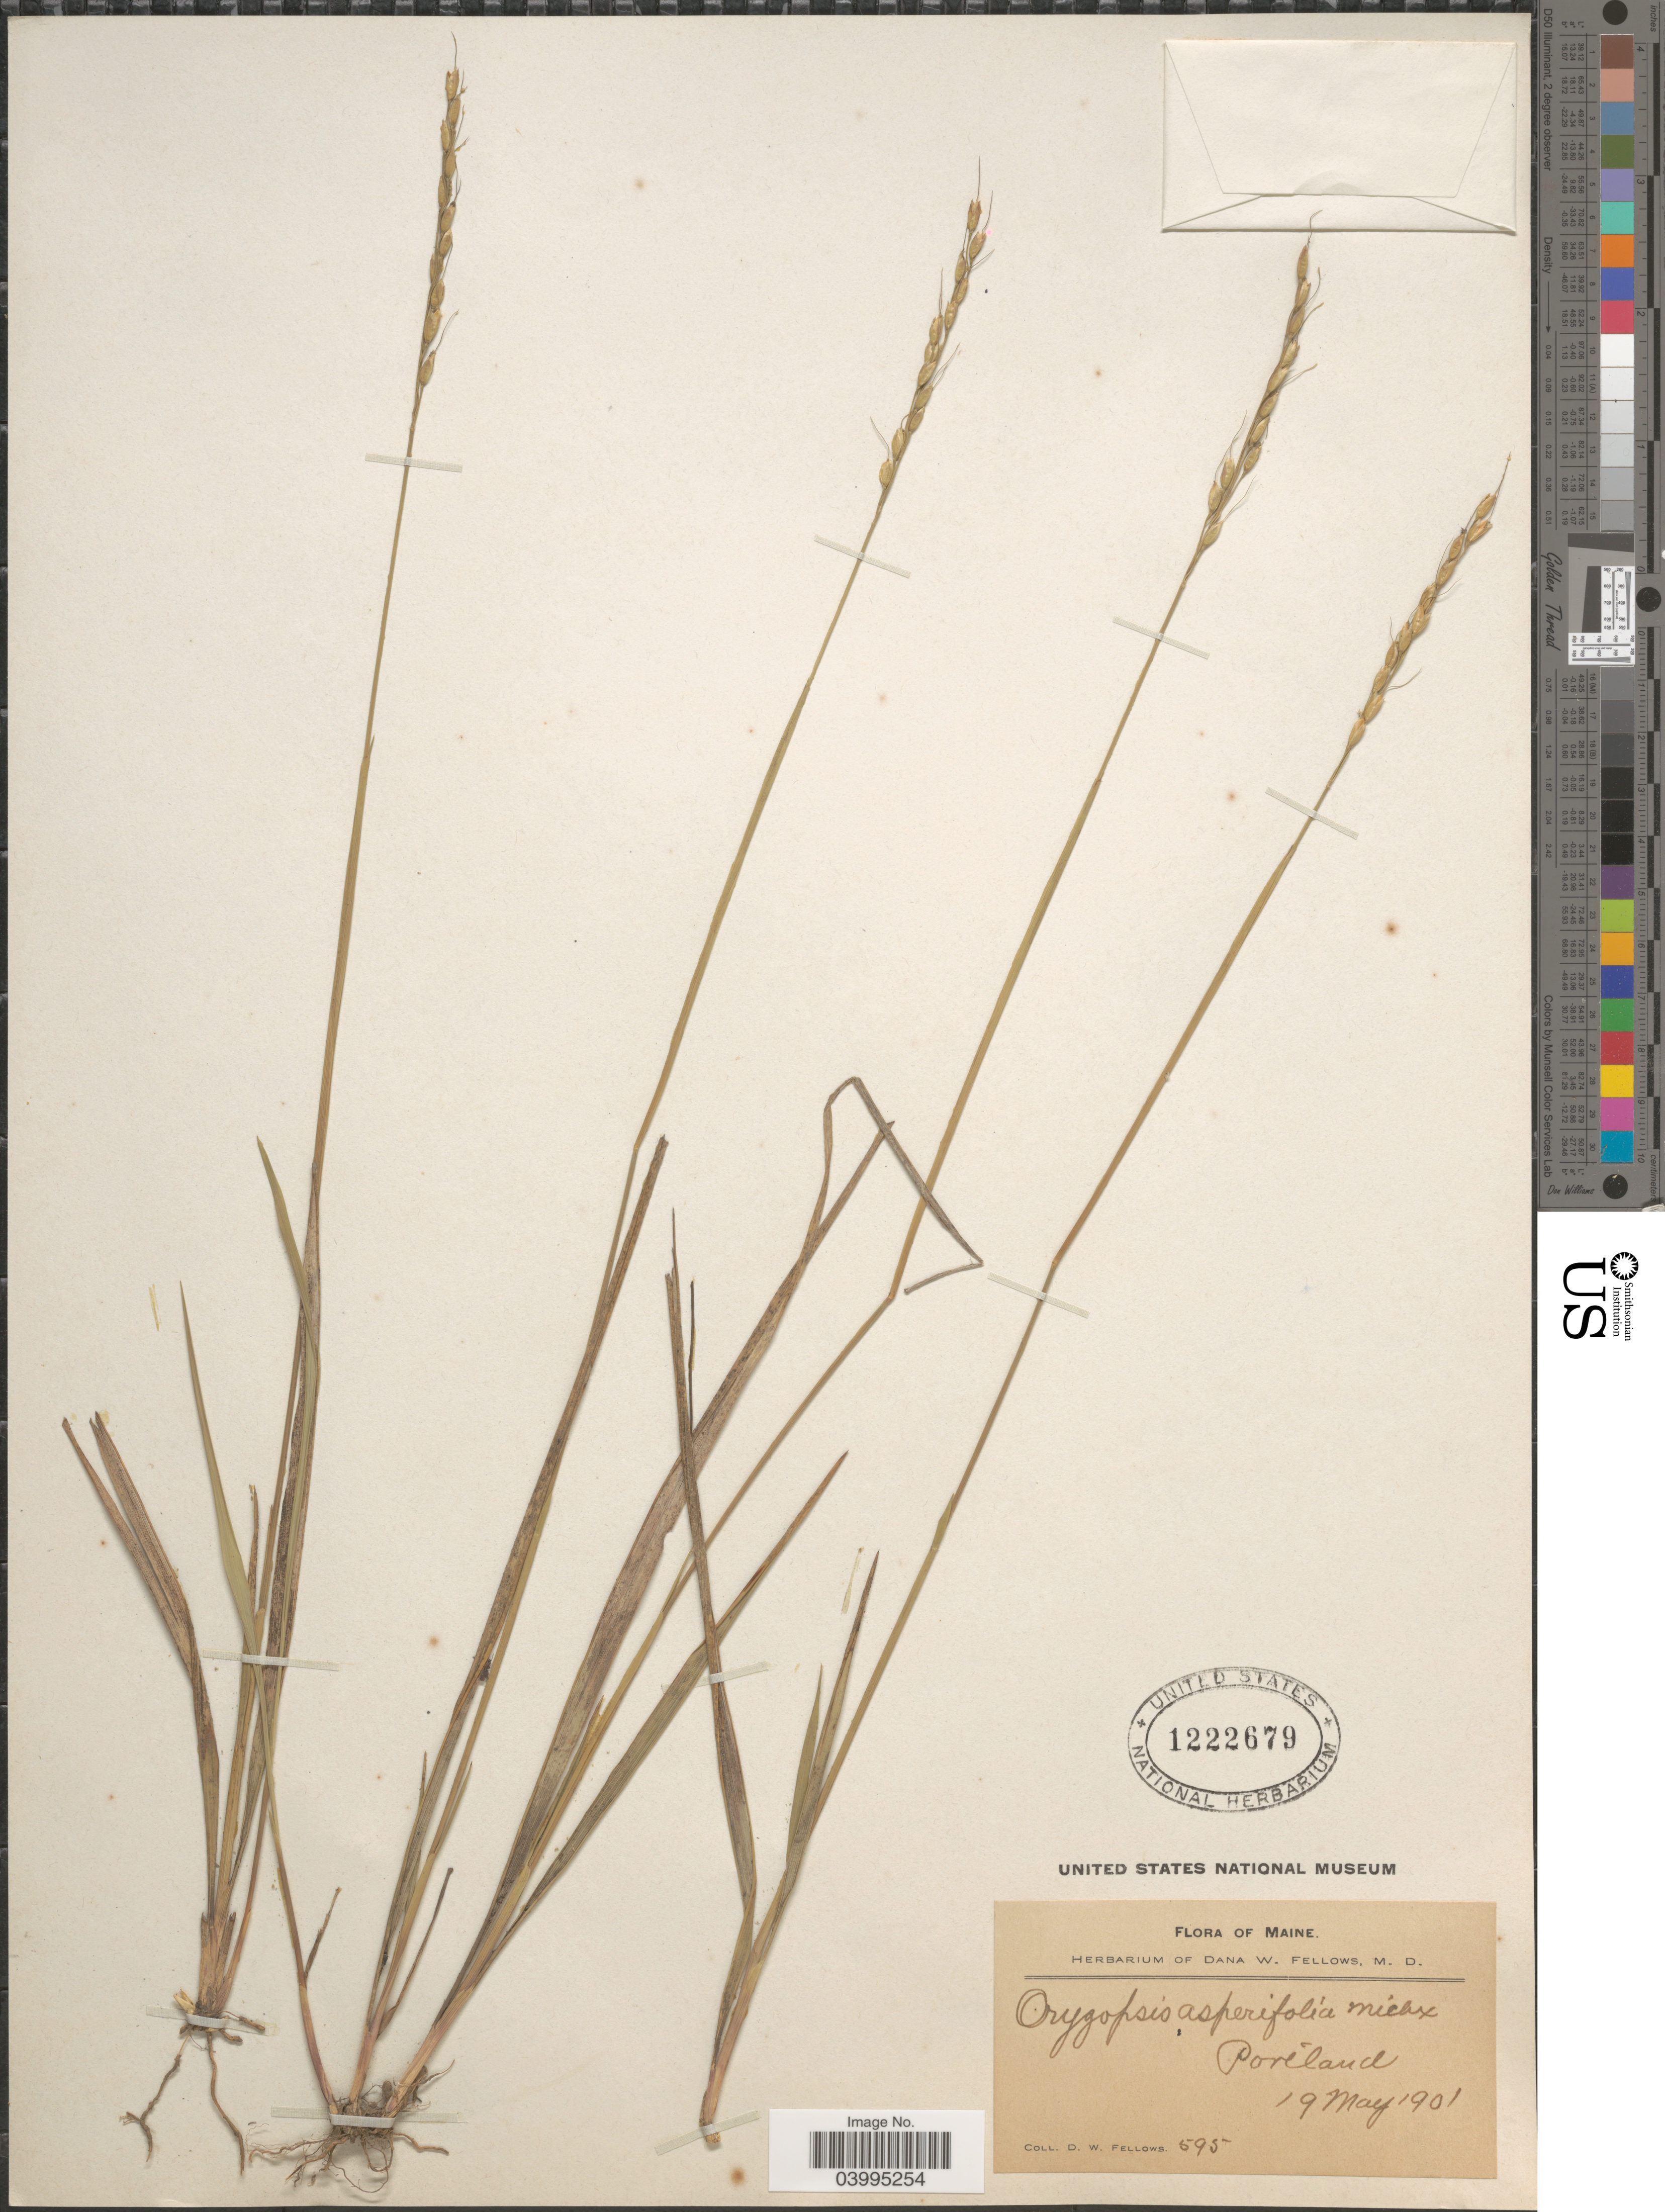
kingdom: Plantae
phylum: Tracheophyta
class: Liliopsida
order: Poales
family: Poaceae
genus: Oryzopsis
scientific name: Oryzopsis asperifolia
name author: Michx.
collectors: D. W. Fellows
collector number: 595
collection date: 1901-05-19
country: United States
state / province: Maine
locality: Portland.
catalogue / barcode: US 1222679